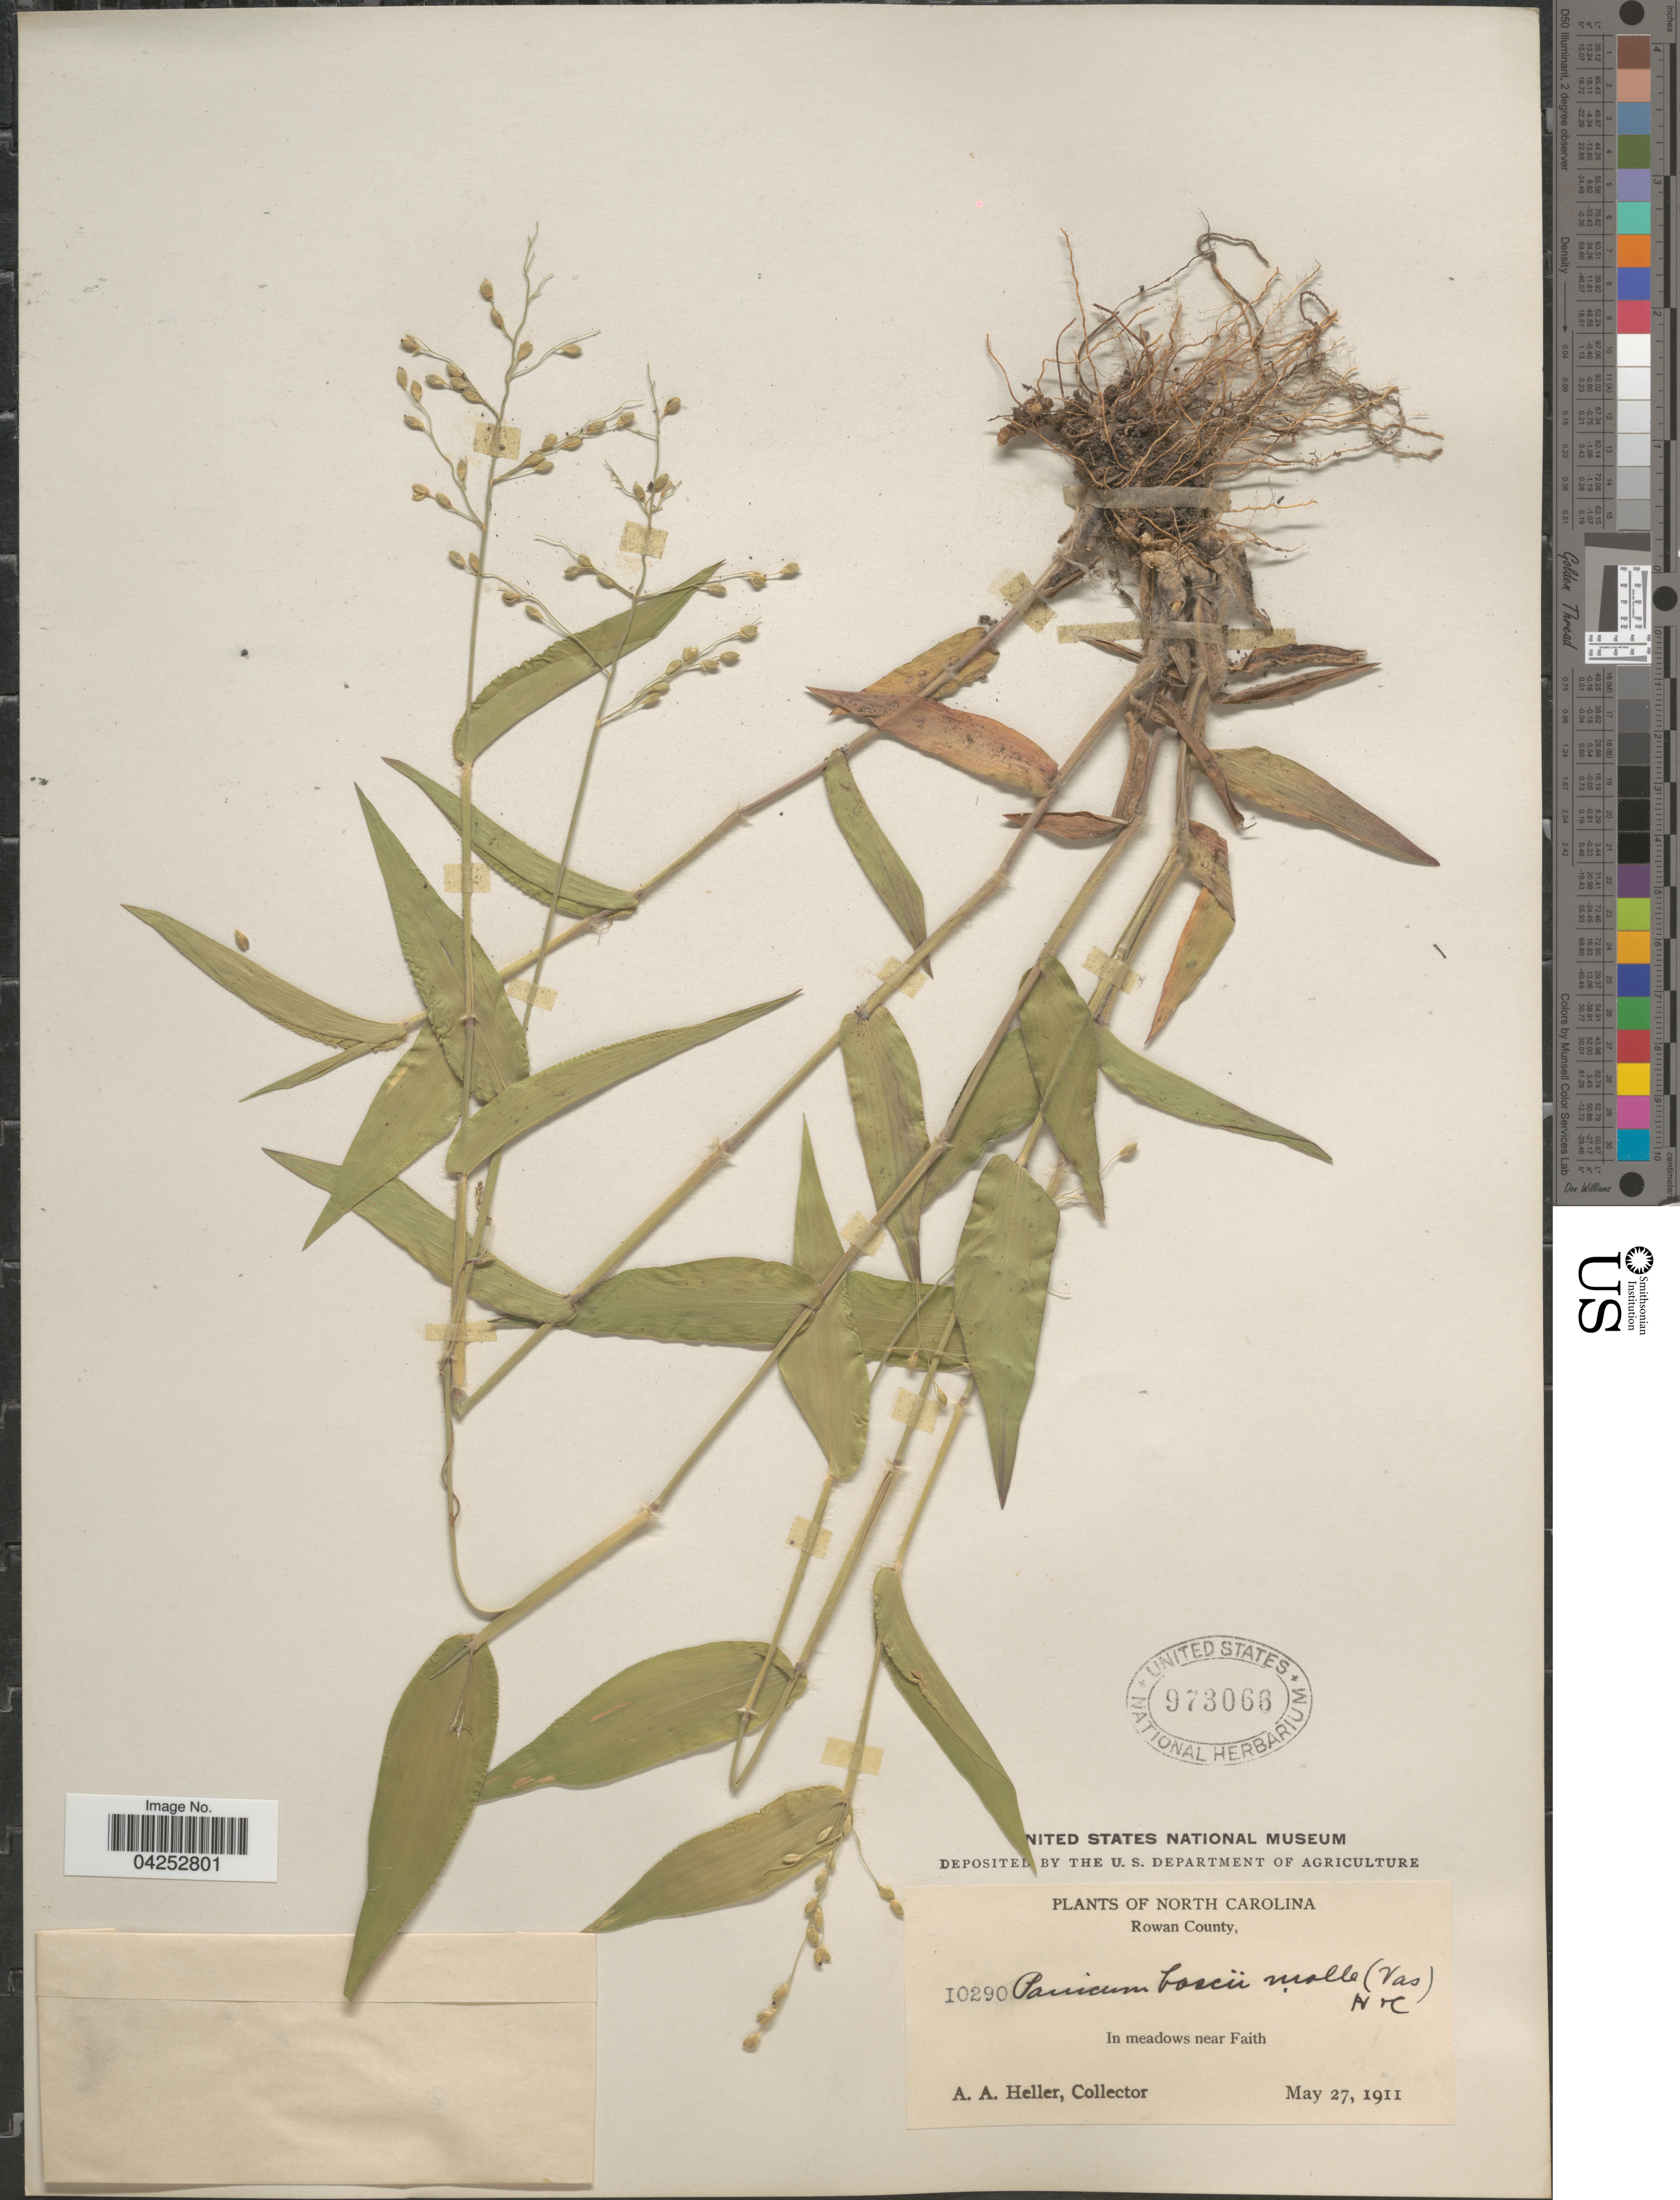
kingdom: Plantae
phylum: Tracheophyta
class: Liliopsida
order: Poales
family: Poaceae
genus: Dichanthelium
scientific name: Dichanthelium boscii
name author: (Poir.) Gould & C.A. Clark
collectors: A. A. Heller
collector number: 10290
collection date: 1911-05-27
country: United States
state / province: North Carolina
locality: Rowan County. In meadows near Faith.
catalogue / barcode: US 973066